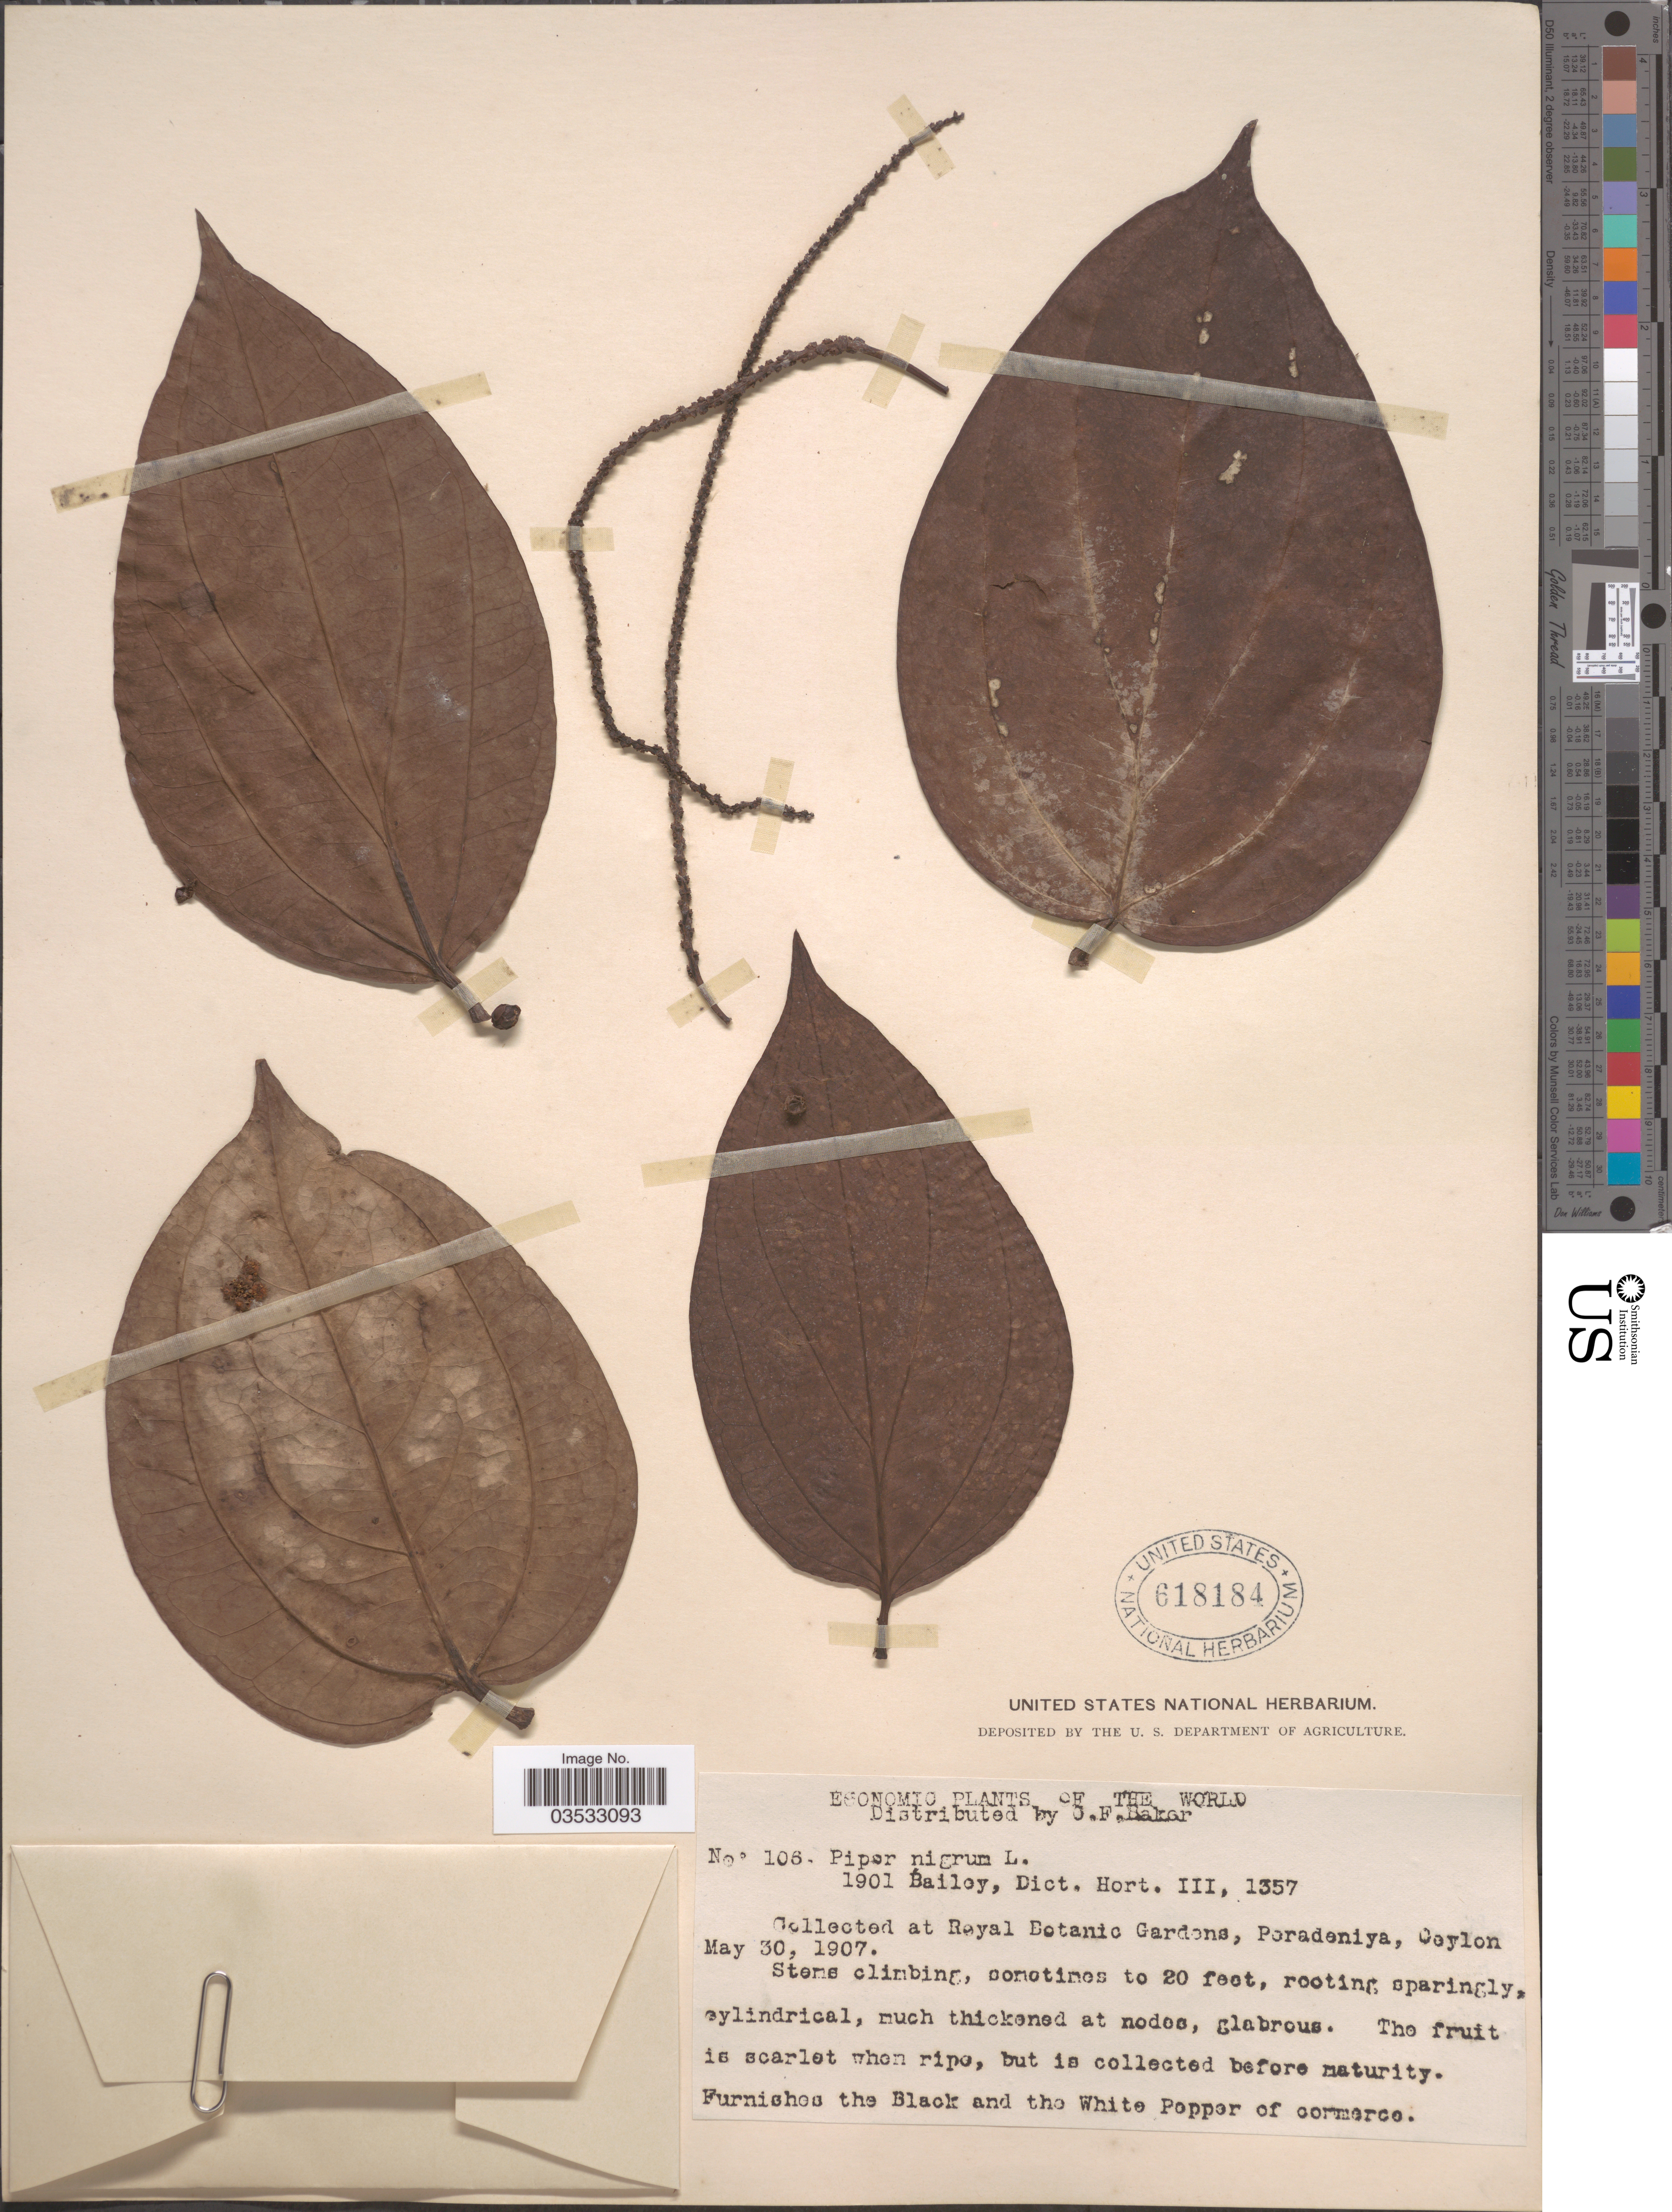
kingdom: Plantae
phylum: Tracheophyta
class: Magnoliopsida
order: Piperales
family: Piperaceae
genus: Piper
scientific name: Piper nigrum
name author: L.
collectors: C. F. Baker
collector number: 106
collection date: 1907-05-30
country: Sri Lanka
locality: Royal Botanic Gardens, Poradeniya, Ceylon.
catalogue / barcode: US 618184